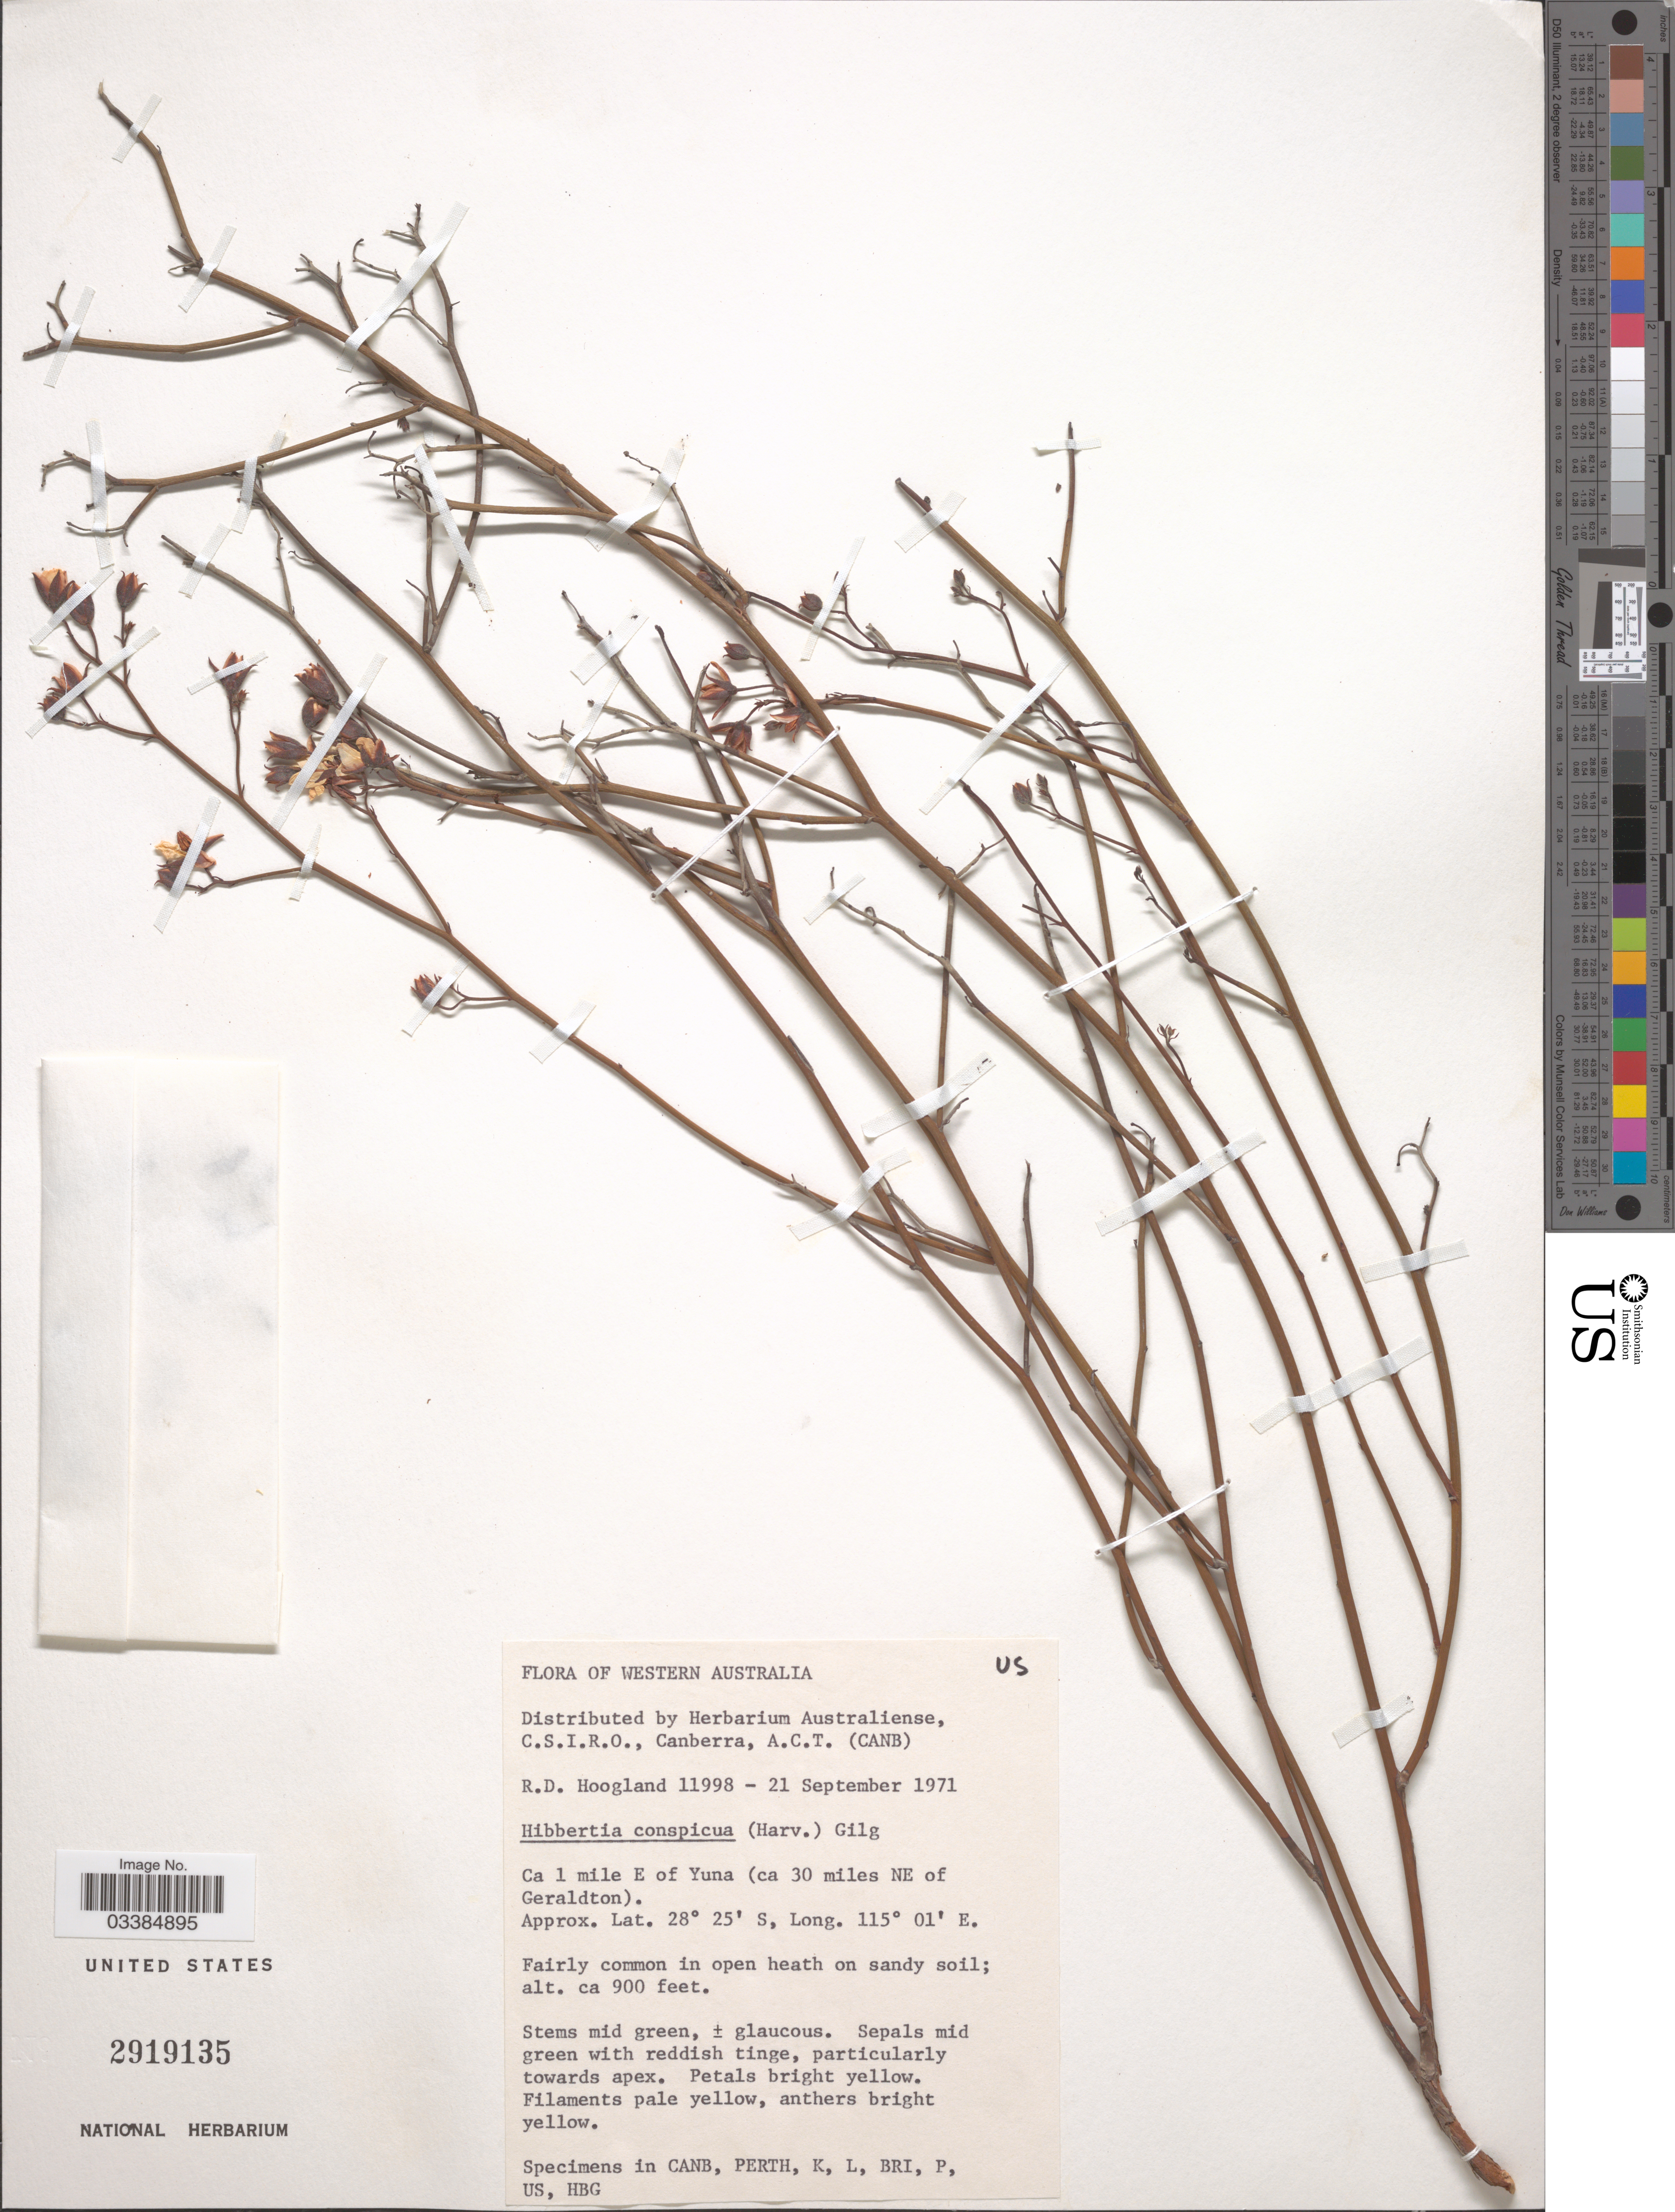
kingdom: Plantae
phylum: Tracheophyta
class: Magnoliopsida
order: Dilleniales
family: Dilleniaceae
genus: Hibbertia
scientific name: Hibbertia conspicua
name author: Gilg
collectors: R. D. Hoogland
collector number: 11998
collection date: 1971-09-21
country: Australia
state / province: Western Australia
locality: Ca 1 mile E of Yuna (ca 30 miles NE of Geraldton).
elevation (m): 274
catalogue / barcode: US 2919135